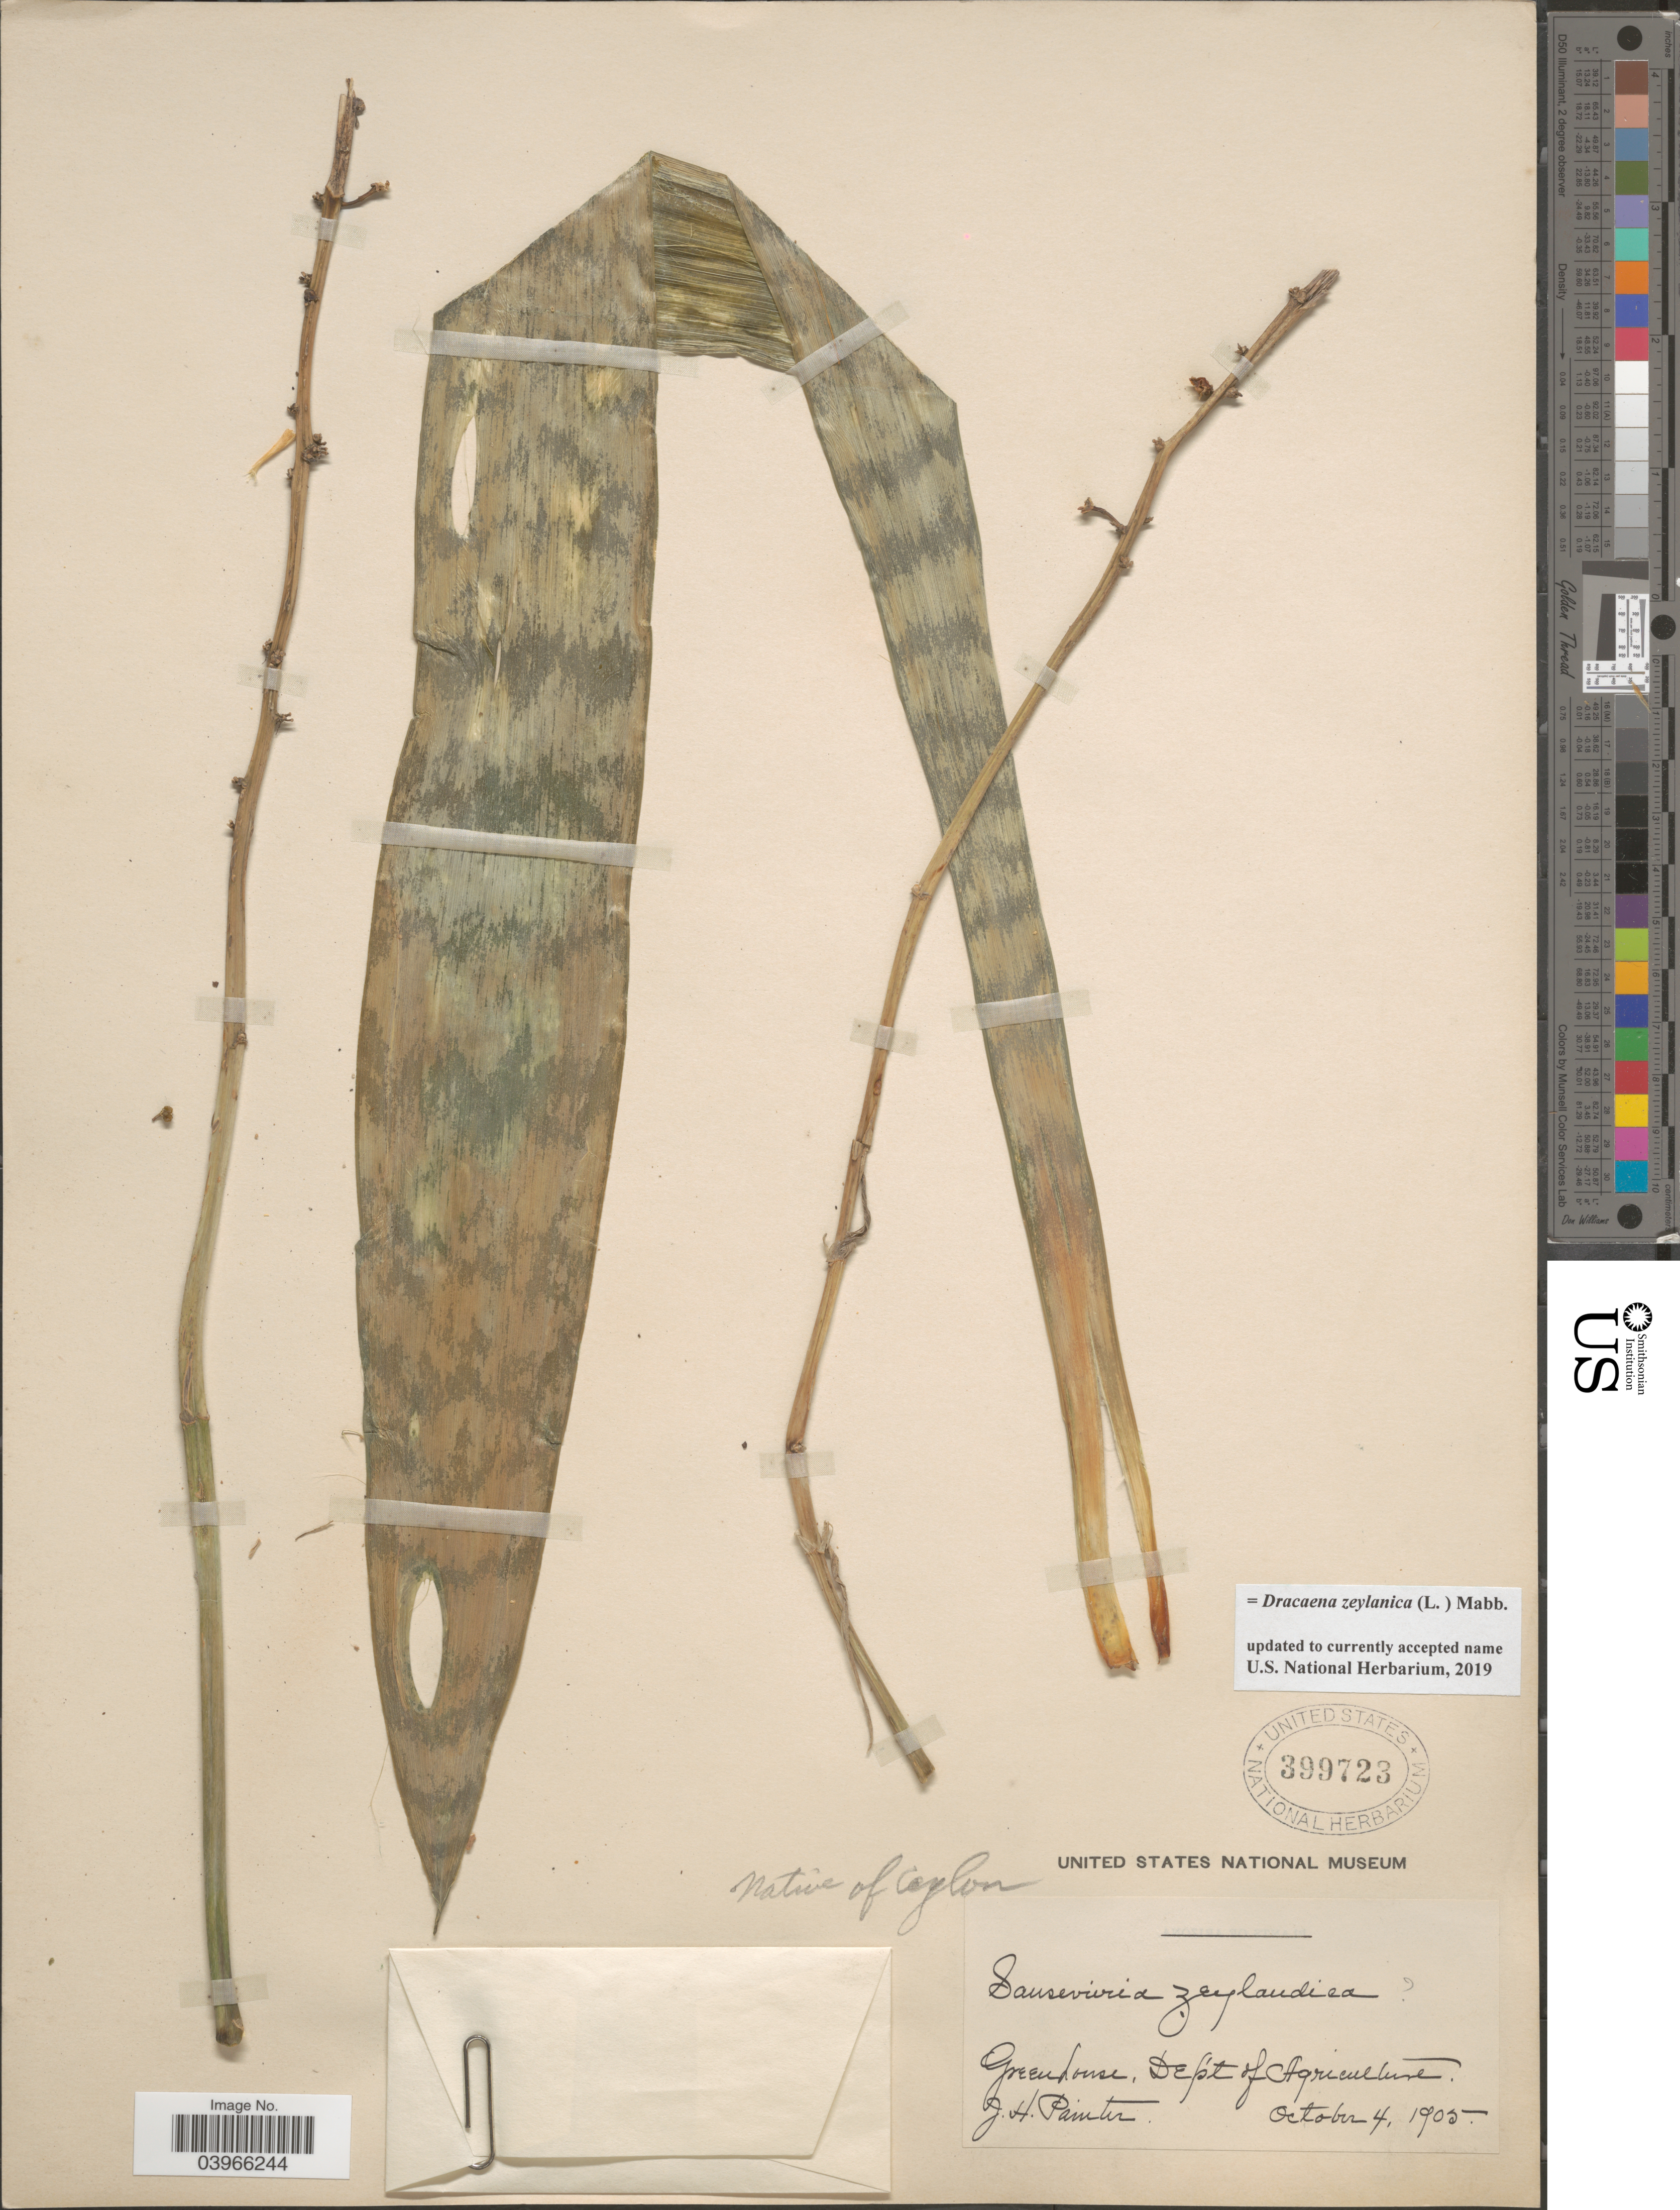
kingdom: Plantae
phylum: Tracheophyta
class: Liliopsida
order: Asparagales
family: Asparagaceae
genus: Dracaena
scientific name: Dracaena zeylanica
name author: (L.) Mabb.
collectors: J. H. Painter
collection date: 1905-10-04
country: Sri Lanka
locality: Ceylon. Greenhouse, Dep't of Agriculture.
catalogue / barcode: US 399723